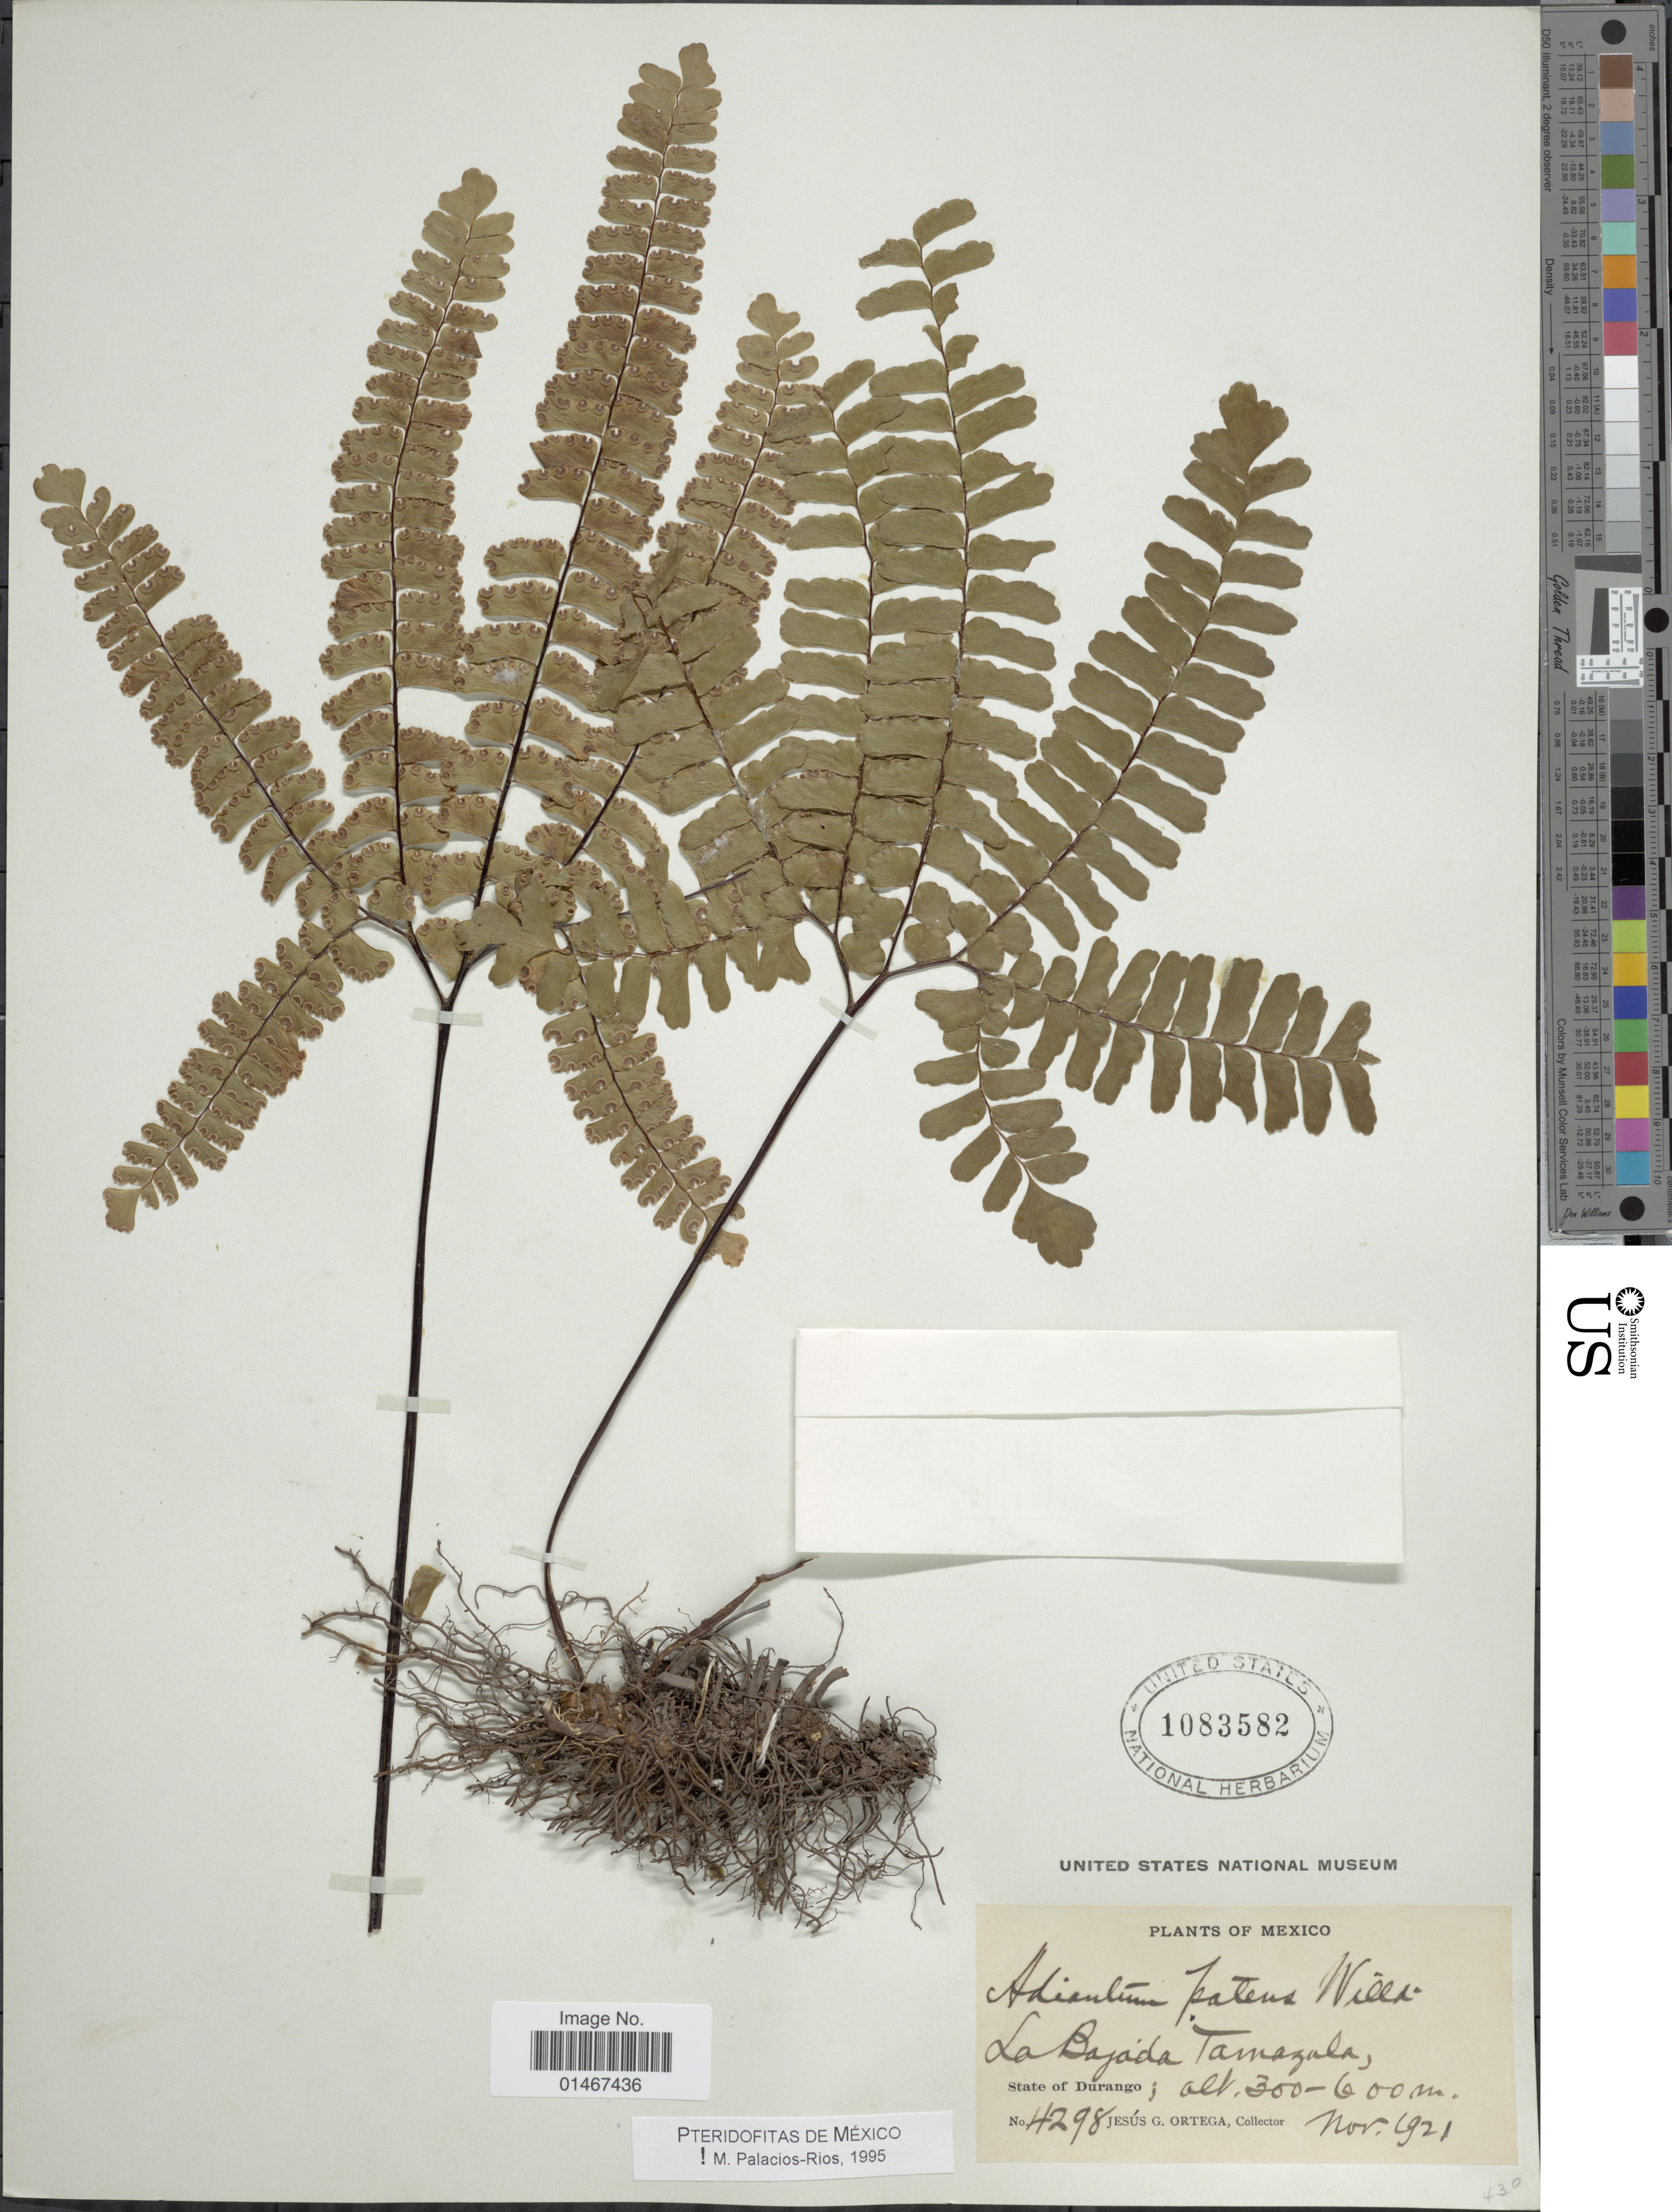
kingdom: Plantae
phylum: Tracheophyta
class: Polypodiopsida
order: Polypodiales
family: Pteridaceae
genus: Adiantum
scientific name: Adiantum patens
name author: Willd.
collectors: J. Ortega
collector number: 4298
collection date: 1921-11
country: Mexico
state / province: Durango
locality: La Bajada Tamazula, State of Durango.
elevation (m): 300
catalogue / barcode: US 1083582